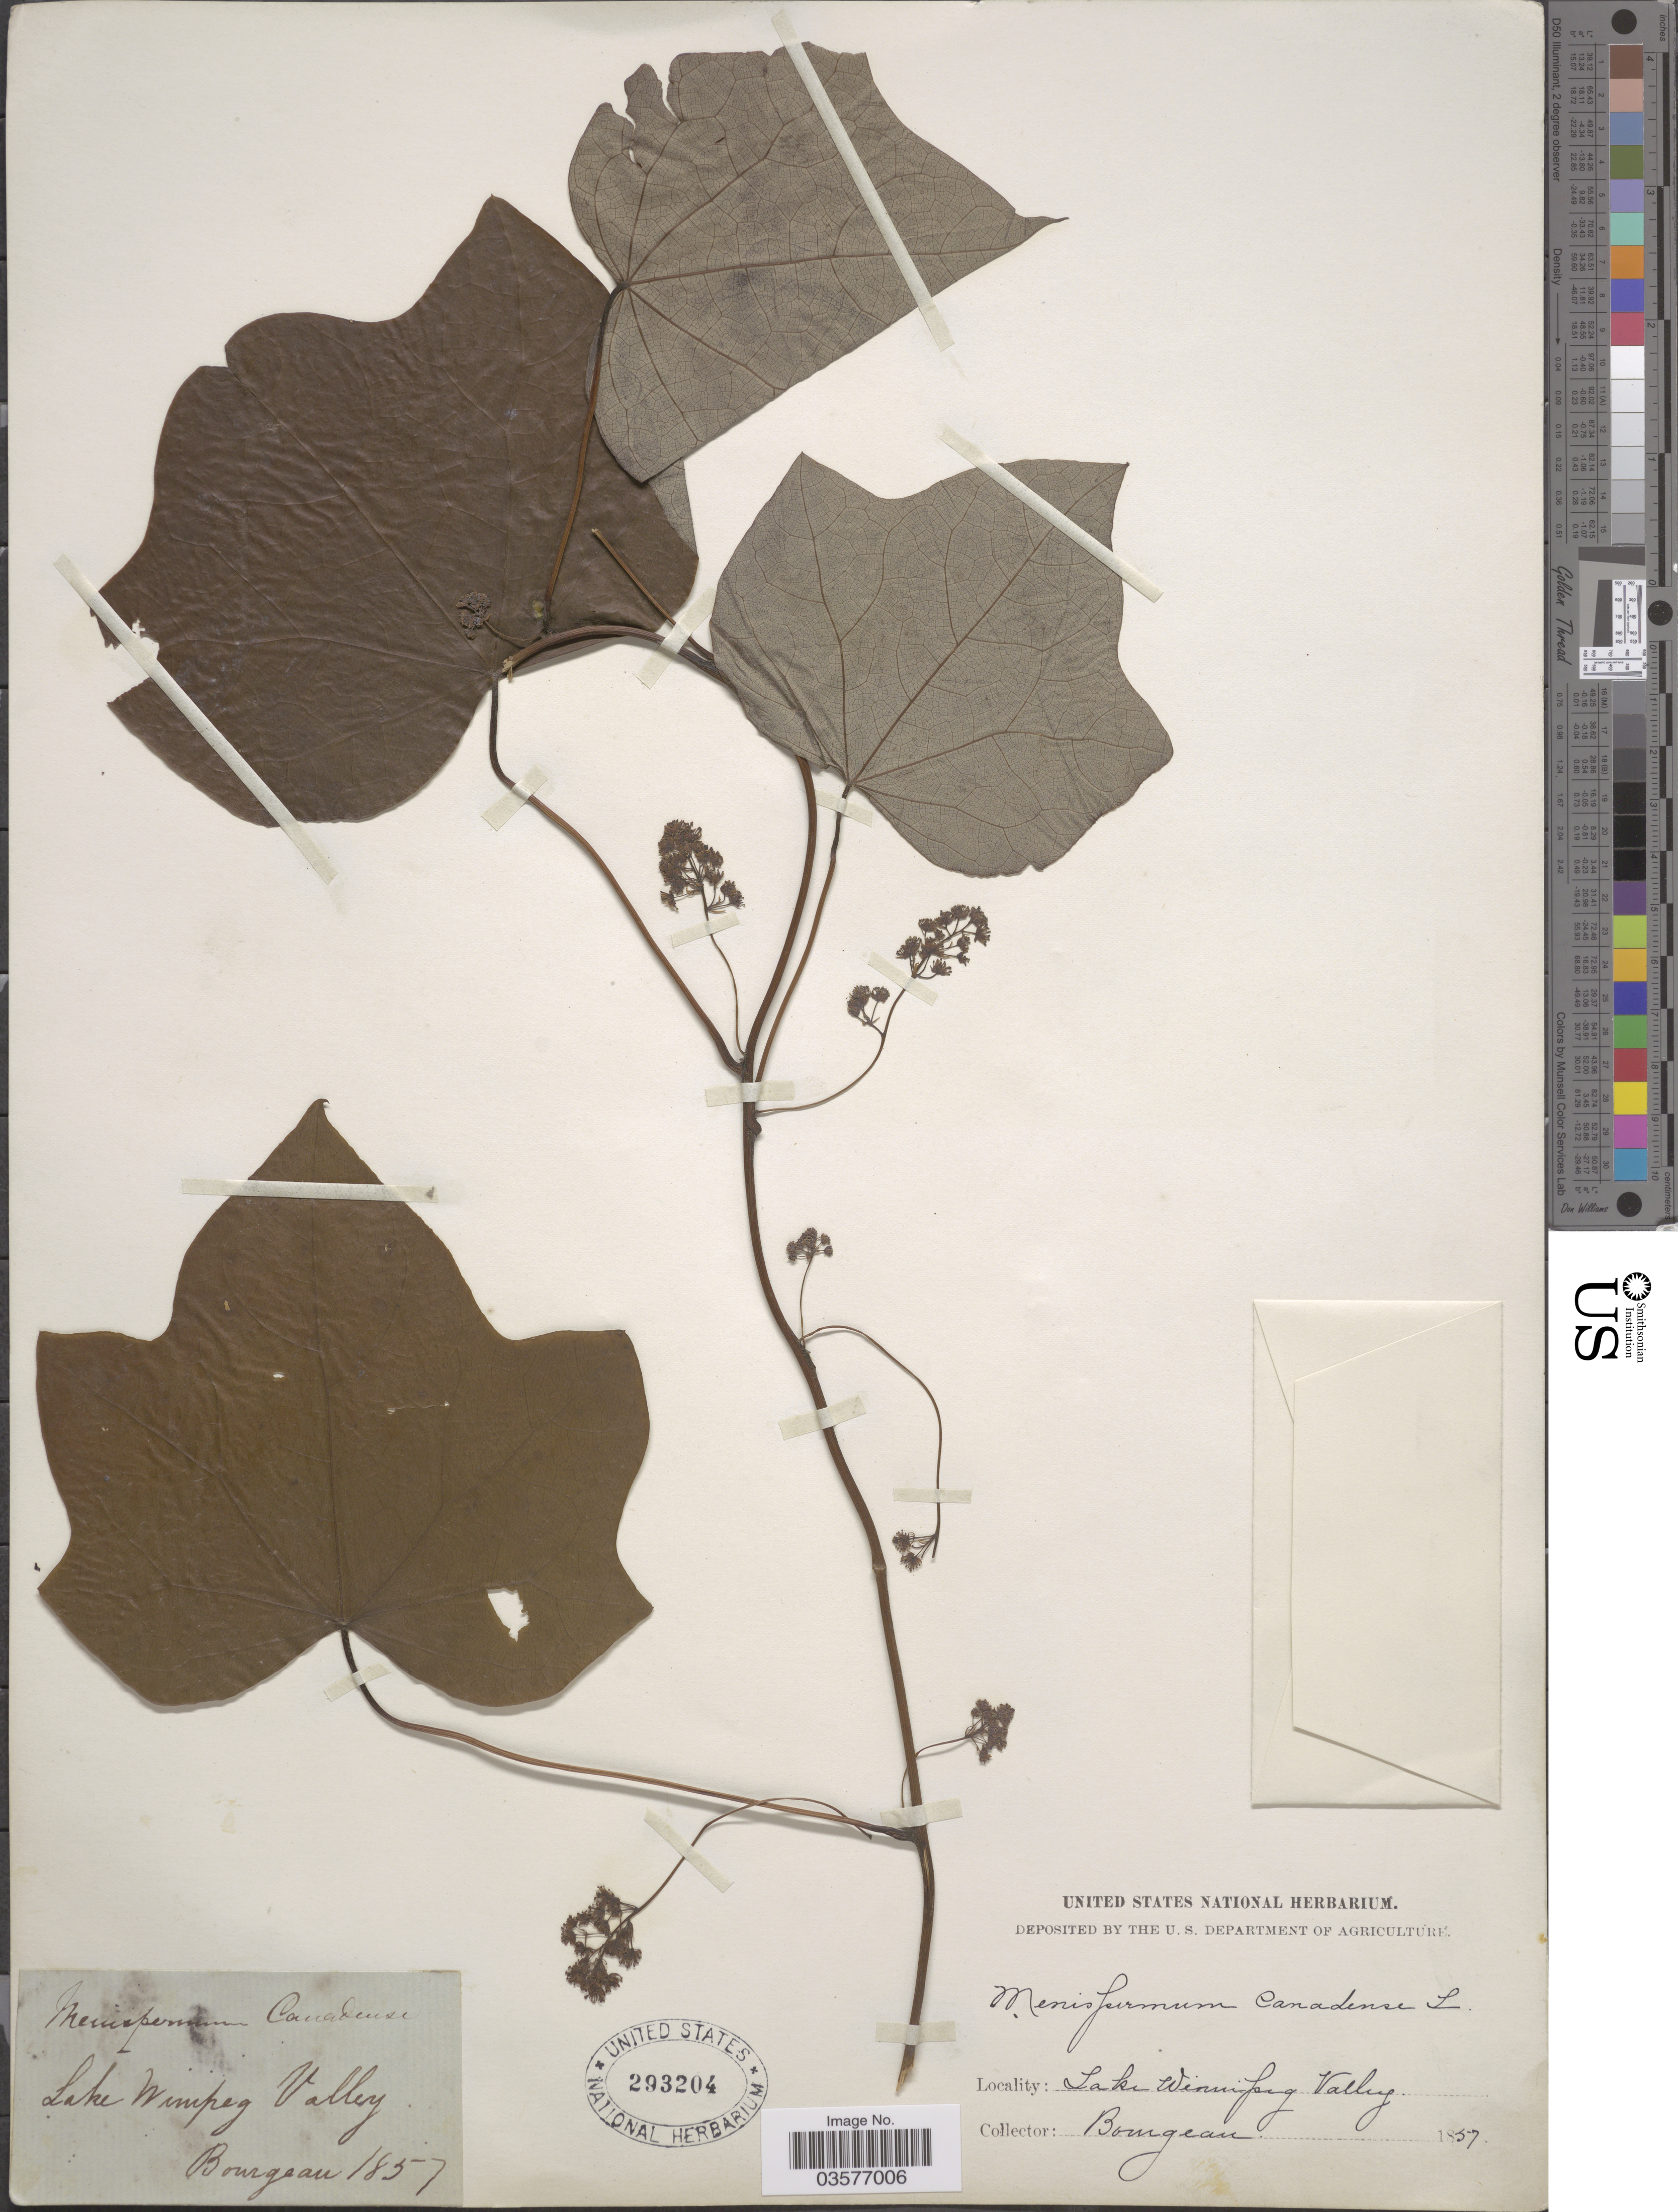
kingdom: Plantae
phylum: Tracheophyta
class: Magnoliopsida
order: Ranunculales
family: Menispermaceae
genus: Menispermum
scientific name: Menispermum canadense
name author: L.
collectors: Bourgeau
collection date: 1857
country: Canada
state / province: Manitoba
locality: Lake Winnipeg Valley.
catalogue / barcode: US 293204